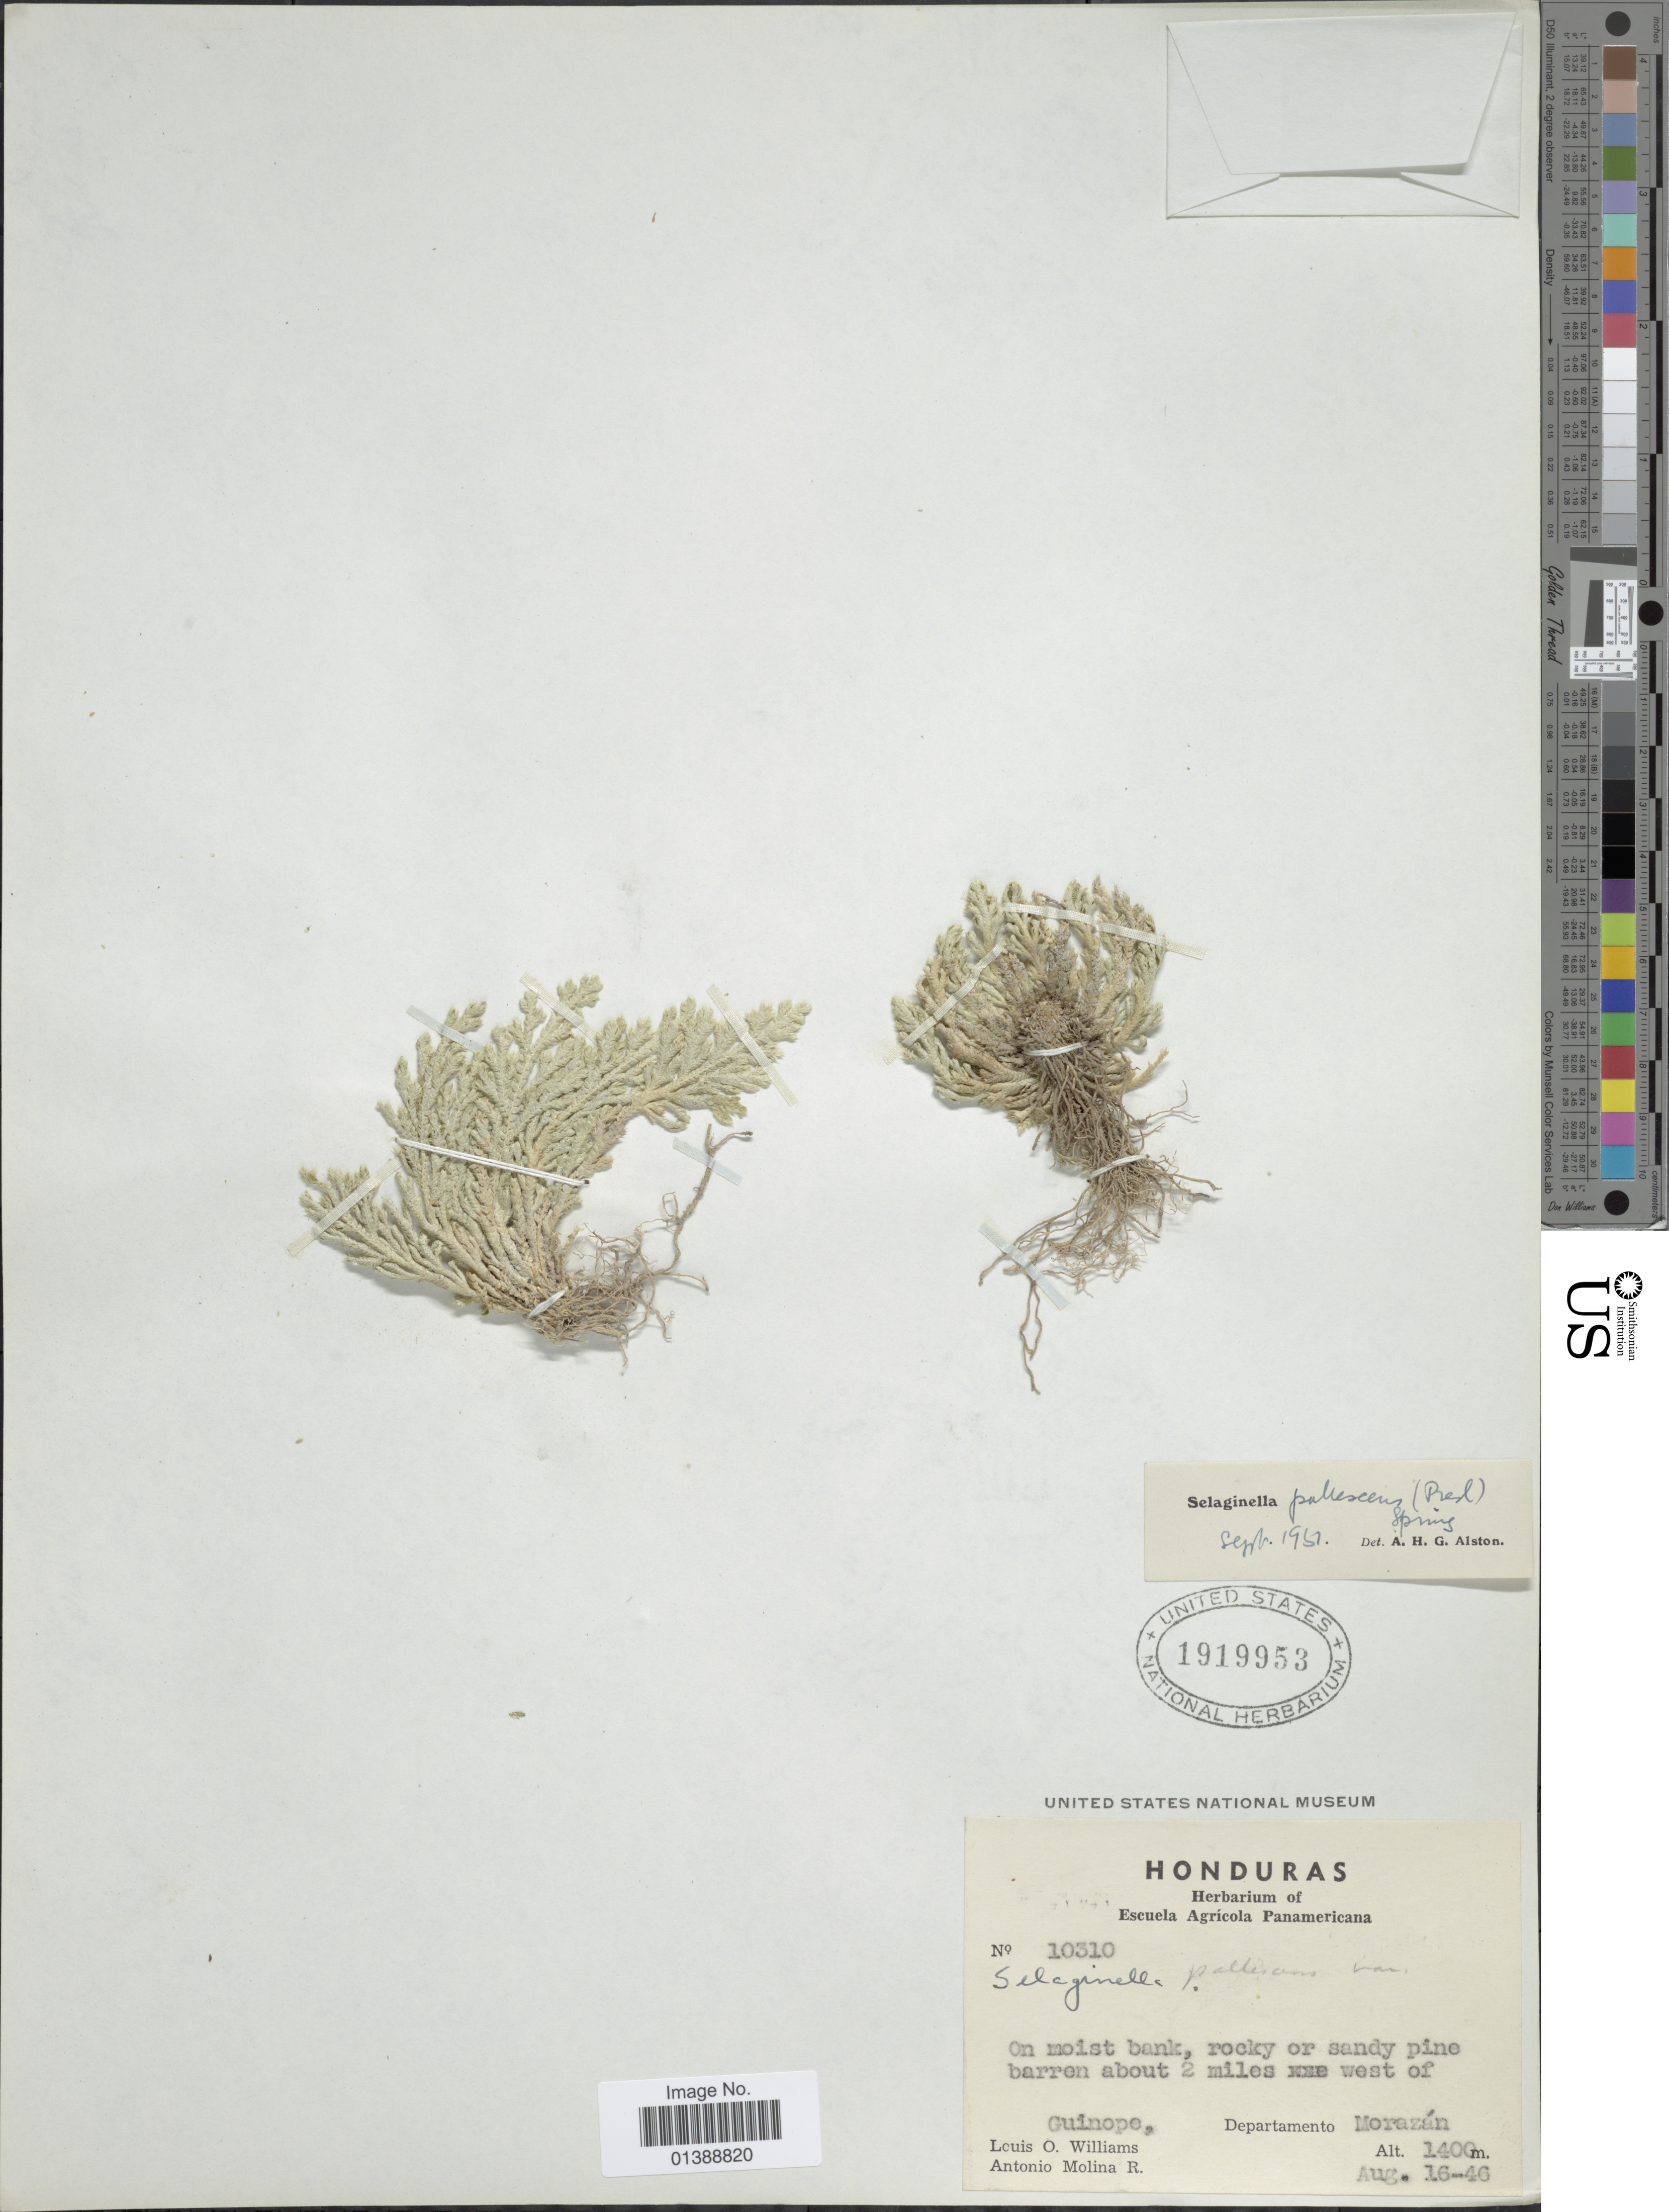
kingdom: Plantae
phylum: Tracheophyta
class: Lycopodiopsida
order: Selaginellales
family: Selaginellaceae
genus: Selaginella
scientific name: Selaginella pallescens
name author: (C. Presl) Spring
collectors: L. O. Williams & A. Molina R.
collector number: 10310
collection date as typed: Transcribed d/m/y: 16/8/46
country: Honduras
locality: On moist bank, rocky or sandy pine barren about 2 miles west of Guinope, Deptartamento Morazán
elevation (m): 1400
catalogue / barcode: US 1919953